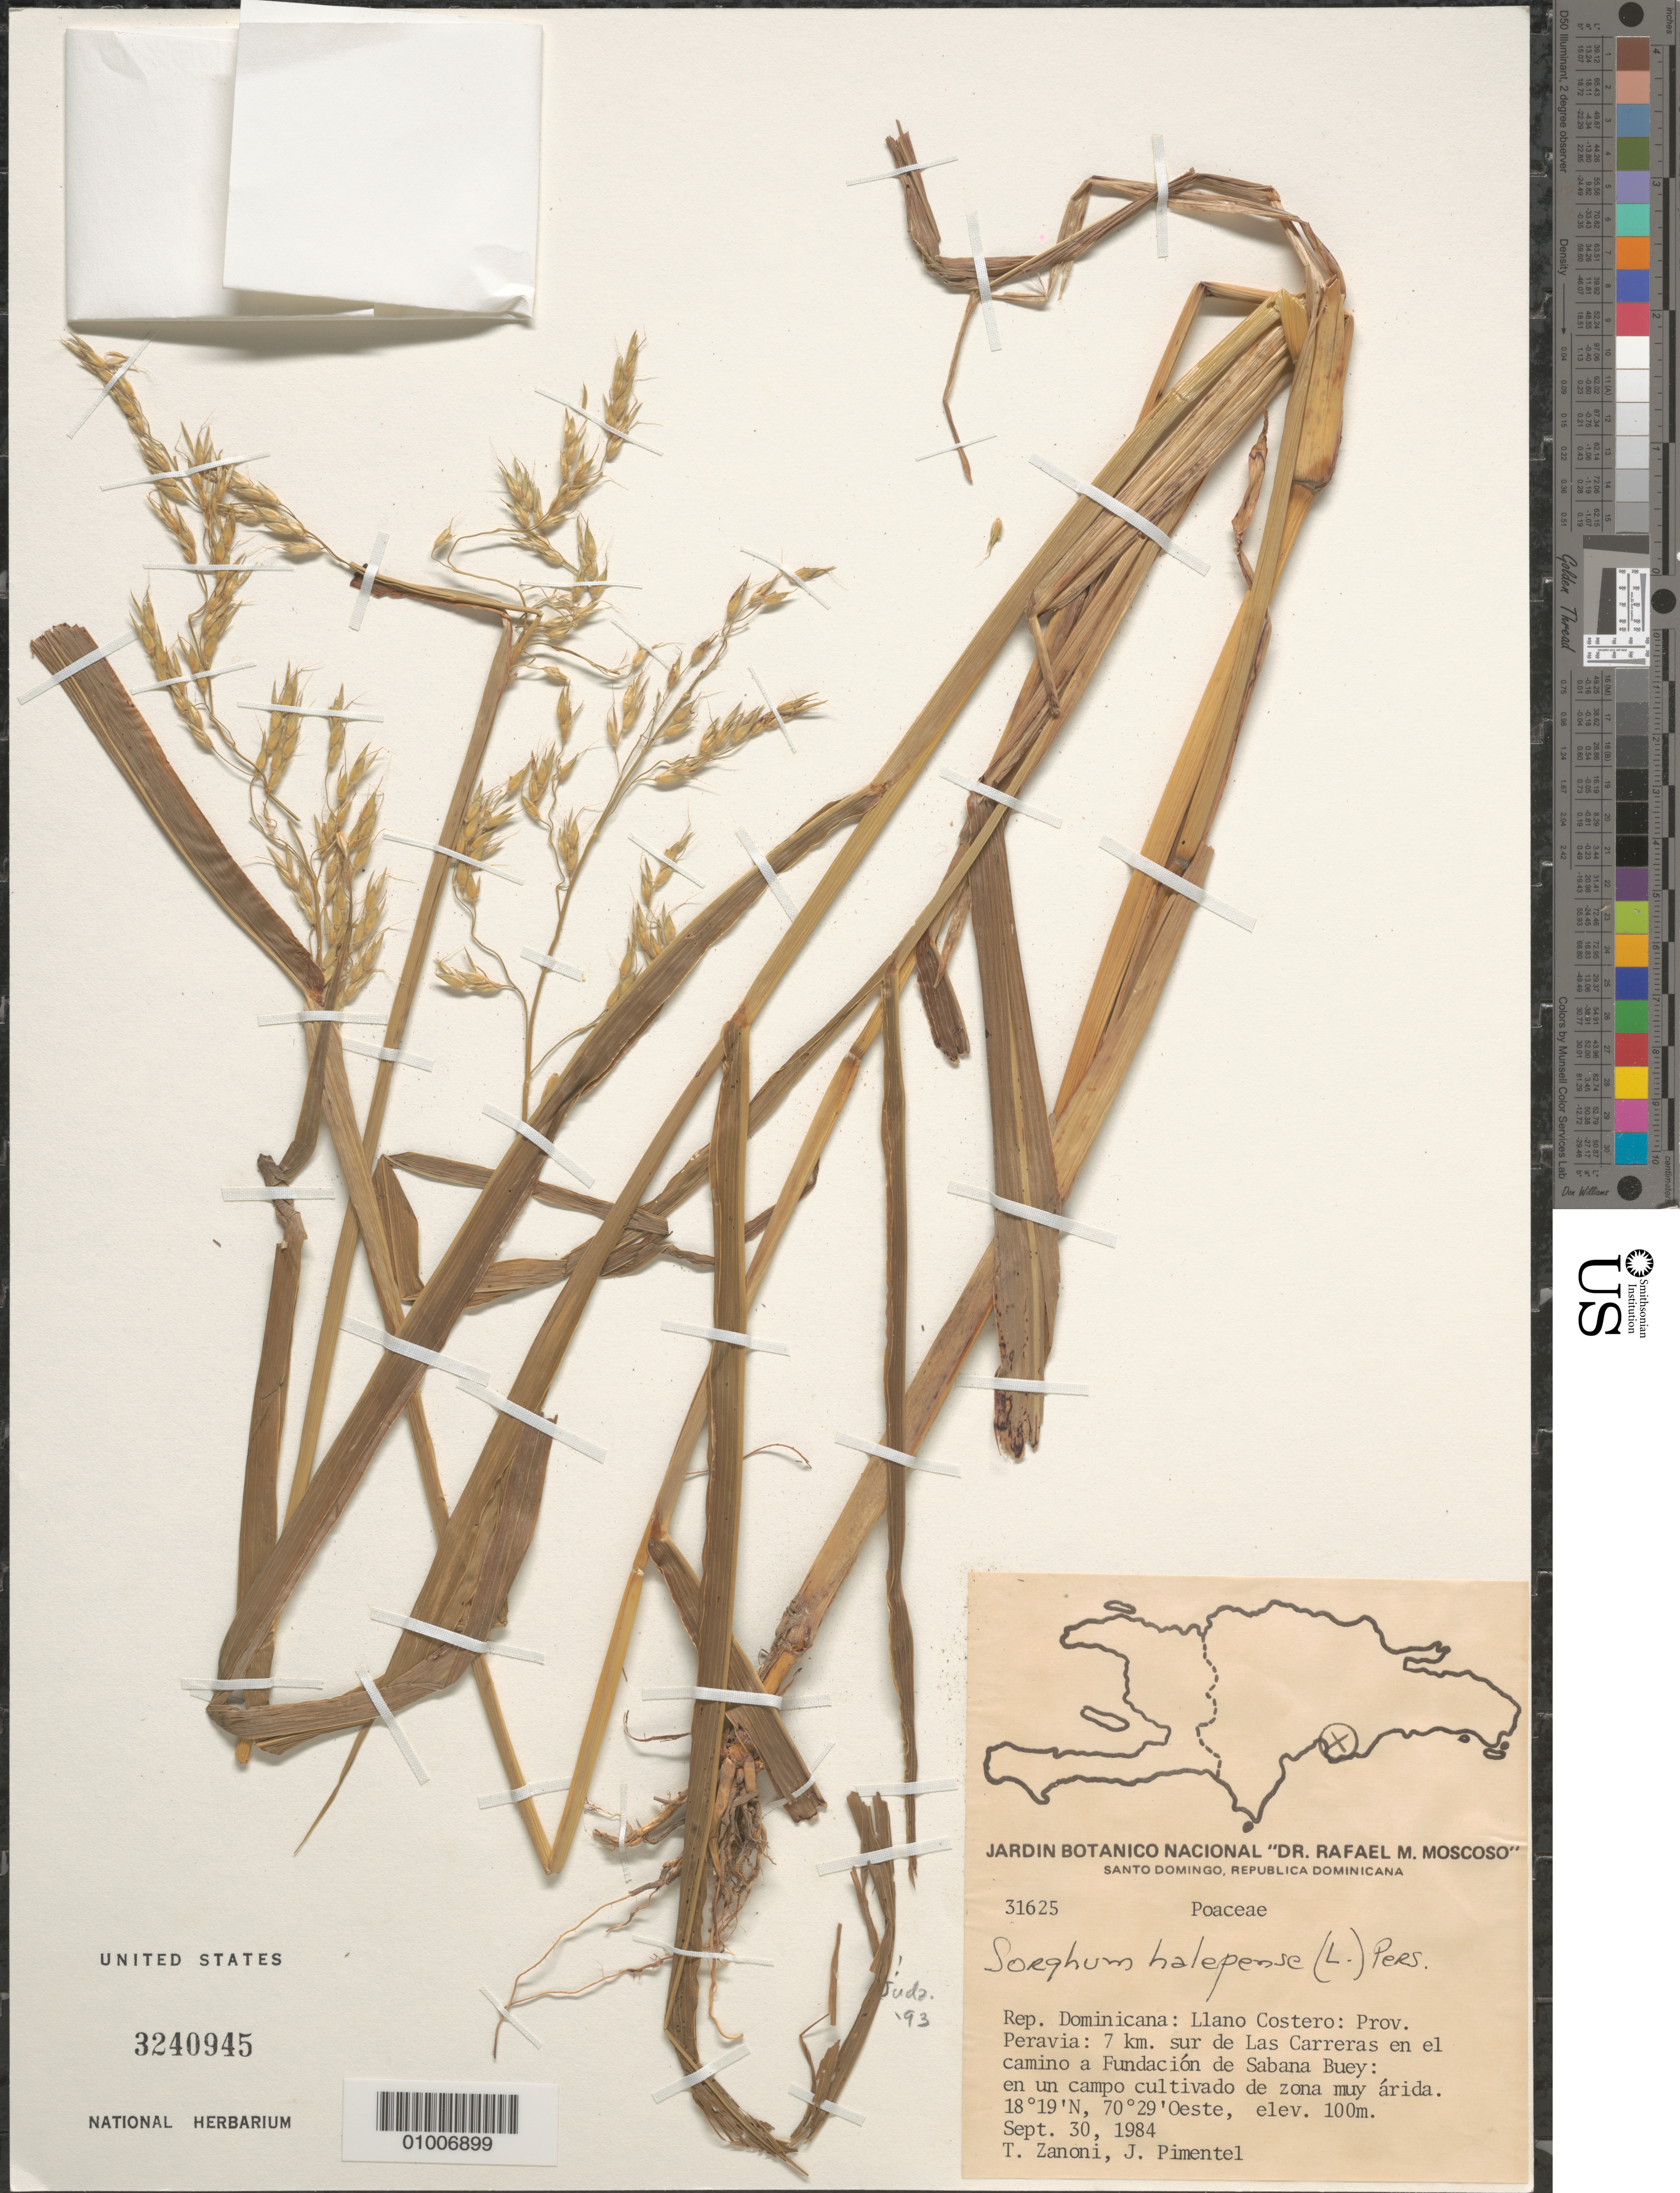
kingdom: Plantae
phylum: Tracheophyta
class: Liliopsida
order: Poales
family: Poaceae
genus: Sorghum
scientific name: Sorghum halepense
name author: (L.) Pers.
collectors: T. A. Zanoni & J. Pimentel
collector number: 31625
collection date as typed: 30 Sep 1984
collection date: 1984-09-30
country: Dominican Republic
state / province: Peravia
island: Hispaniola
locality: Prov: Peravia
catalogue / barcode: US 3240945